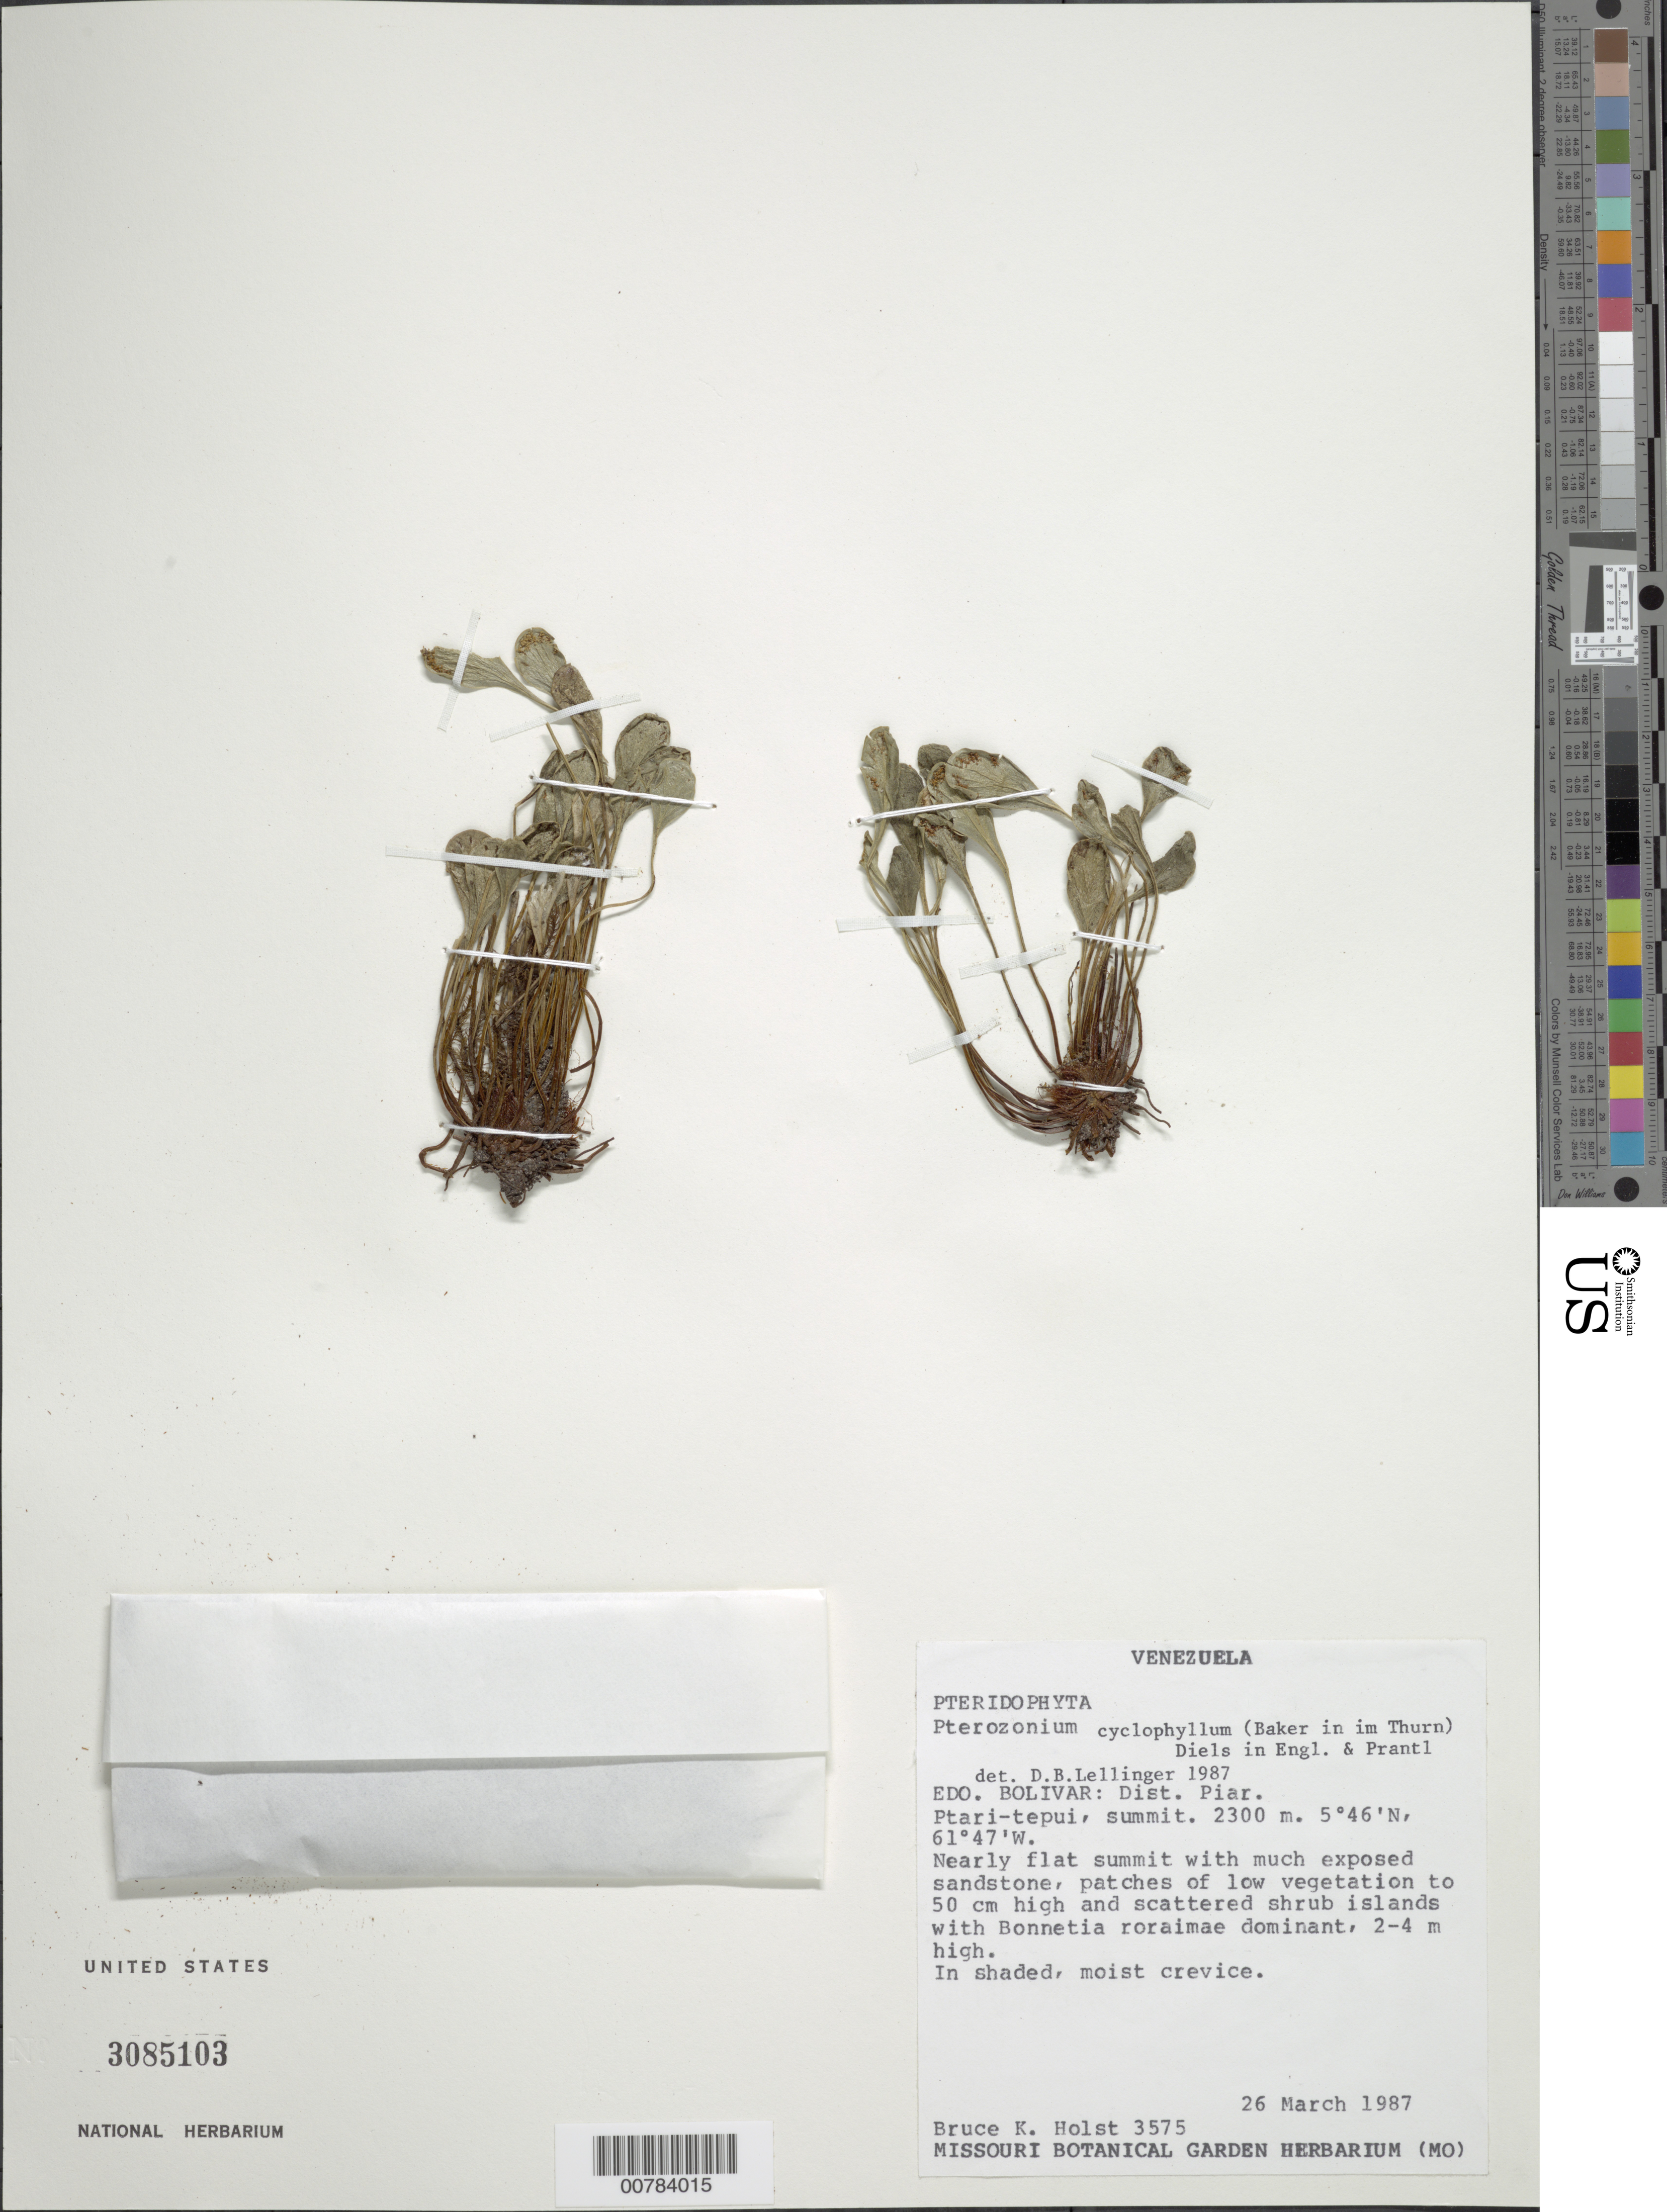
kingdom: Plantae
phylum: Tracheophyta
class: Polypodiopsida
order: Polypodiales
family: Pteridaceae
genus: Pterozonium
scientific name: Pterozonium cyclophyllum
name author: (Baker) Diels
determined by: Lellinger, David B., (BOT), Smithsonian Institution - National Museum of Natural History (UNITED STATES)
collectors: B. Holst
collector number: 3575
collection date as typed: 26-Mar-87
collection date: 1987-03-26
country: Venezuela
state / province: Bolívar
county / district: Piar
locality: Ptari-tepuí, summit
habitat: Nearly flat summit with much exposed sandstone, in shaded, moist crevice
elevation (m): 2300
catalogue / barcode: US 3085103